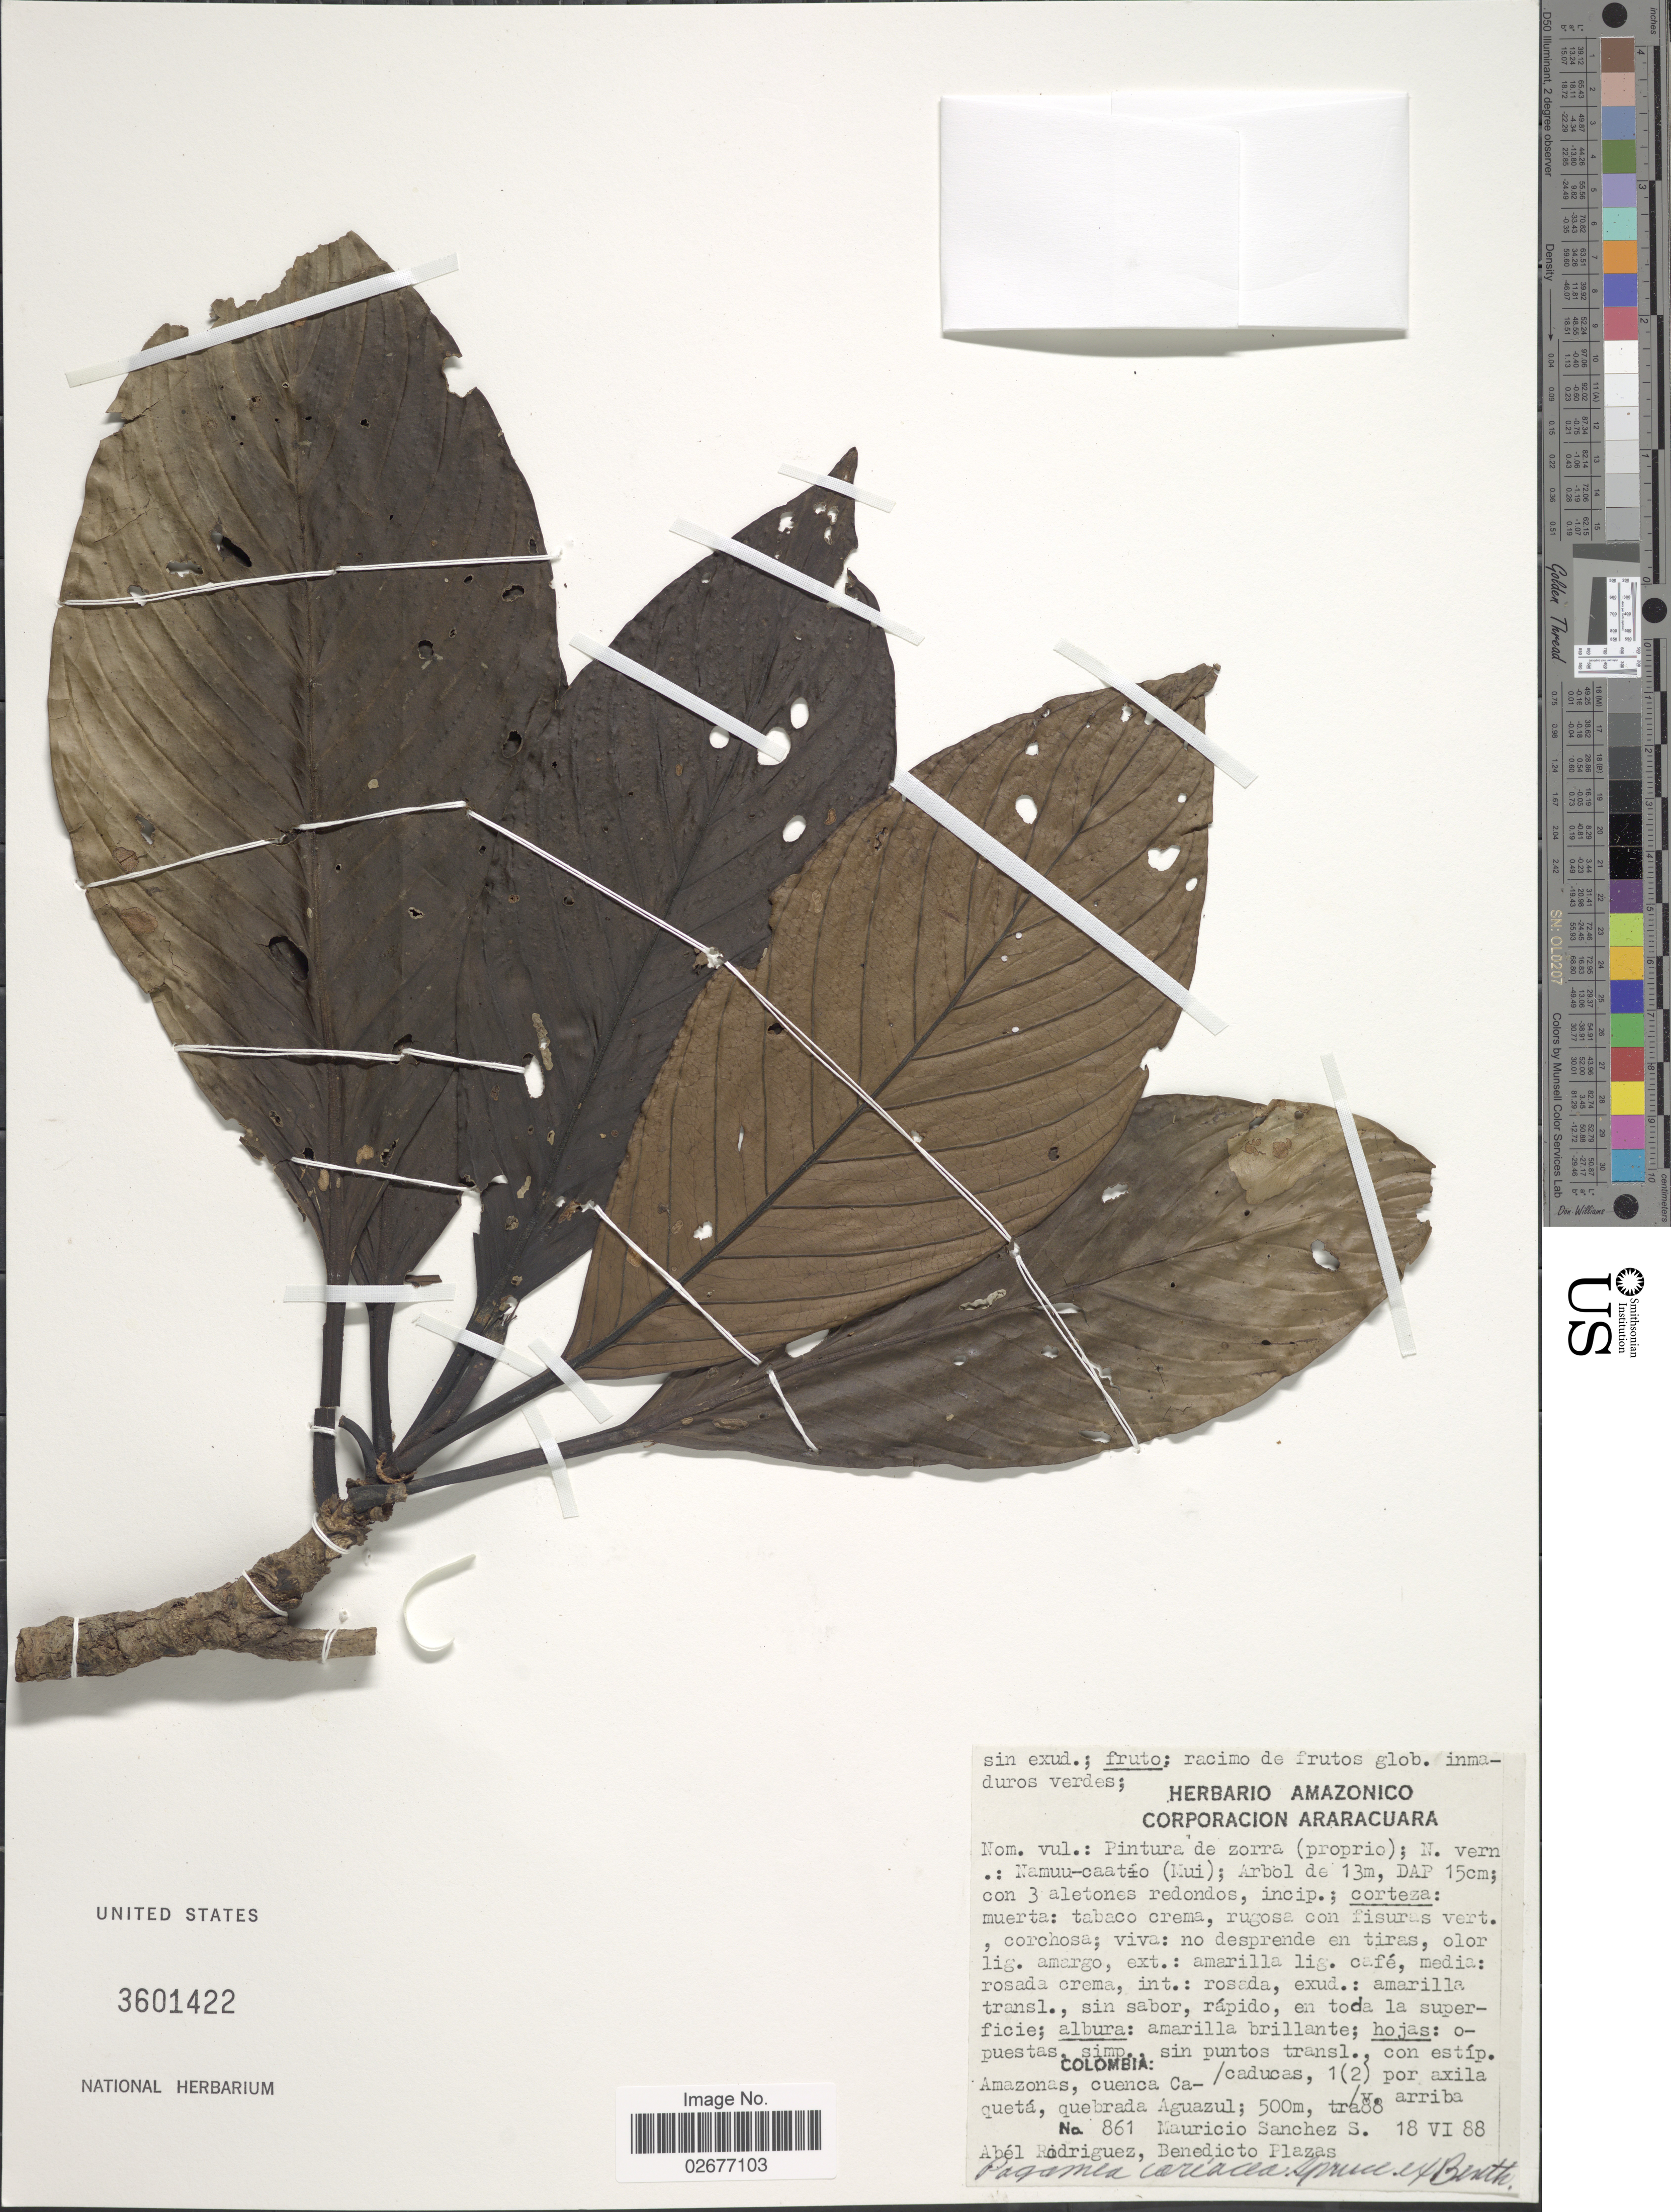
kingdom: Plantae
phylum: Tracheophyta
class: Magnoliopsida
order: Gentianales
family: Rubiaceae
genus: Pagamea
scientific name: Pagamea coriacea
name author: Spruce ex Benth.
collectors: M. Sanchez S., A. Rodriguez & B. Plazas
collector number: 861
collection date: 1988-06-18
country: Colombia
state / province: Amazônas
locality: Cuenca Caqueta, quebrada Aguazul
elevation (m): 500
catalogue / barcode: US 3601422